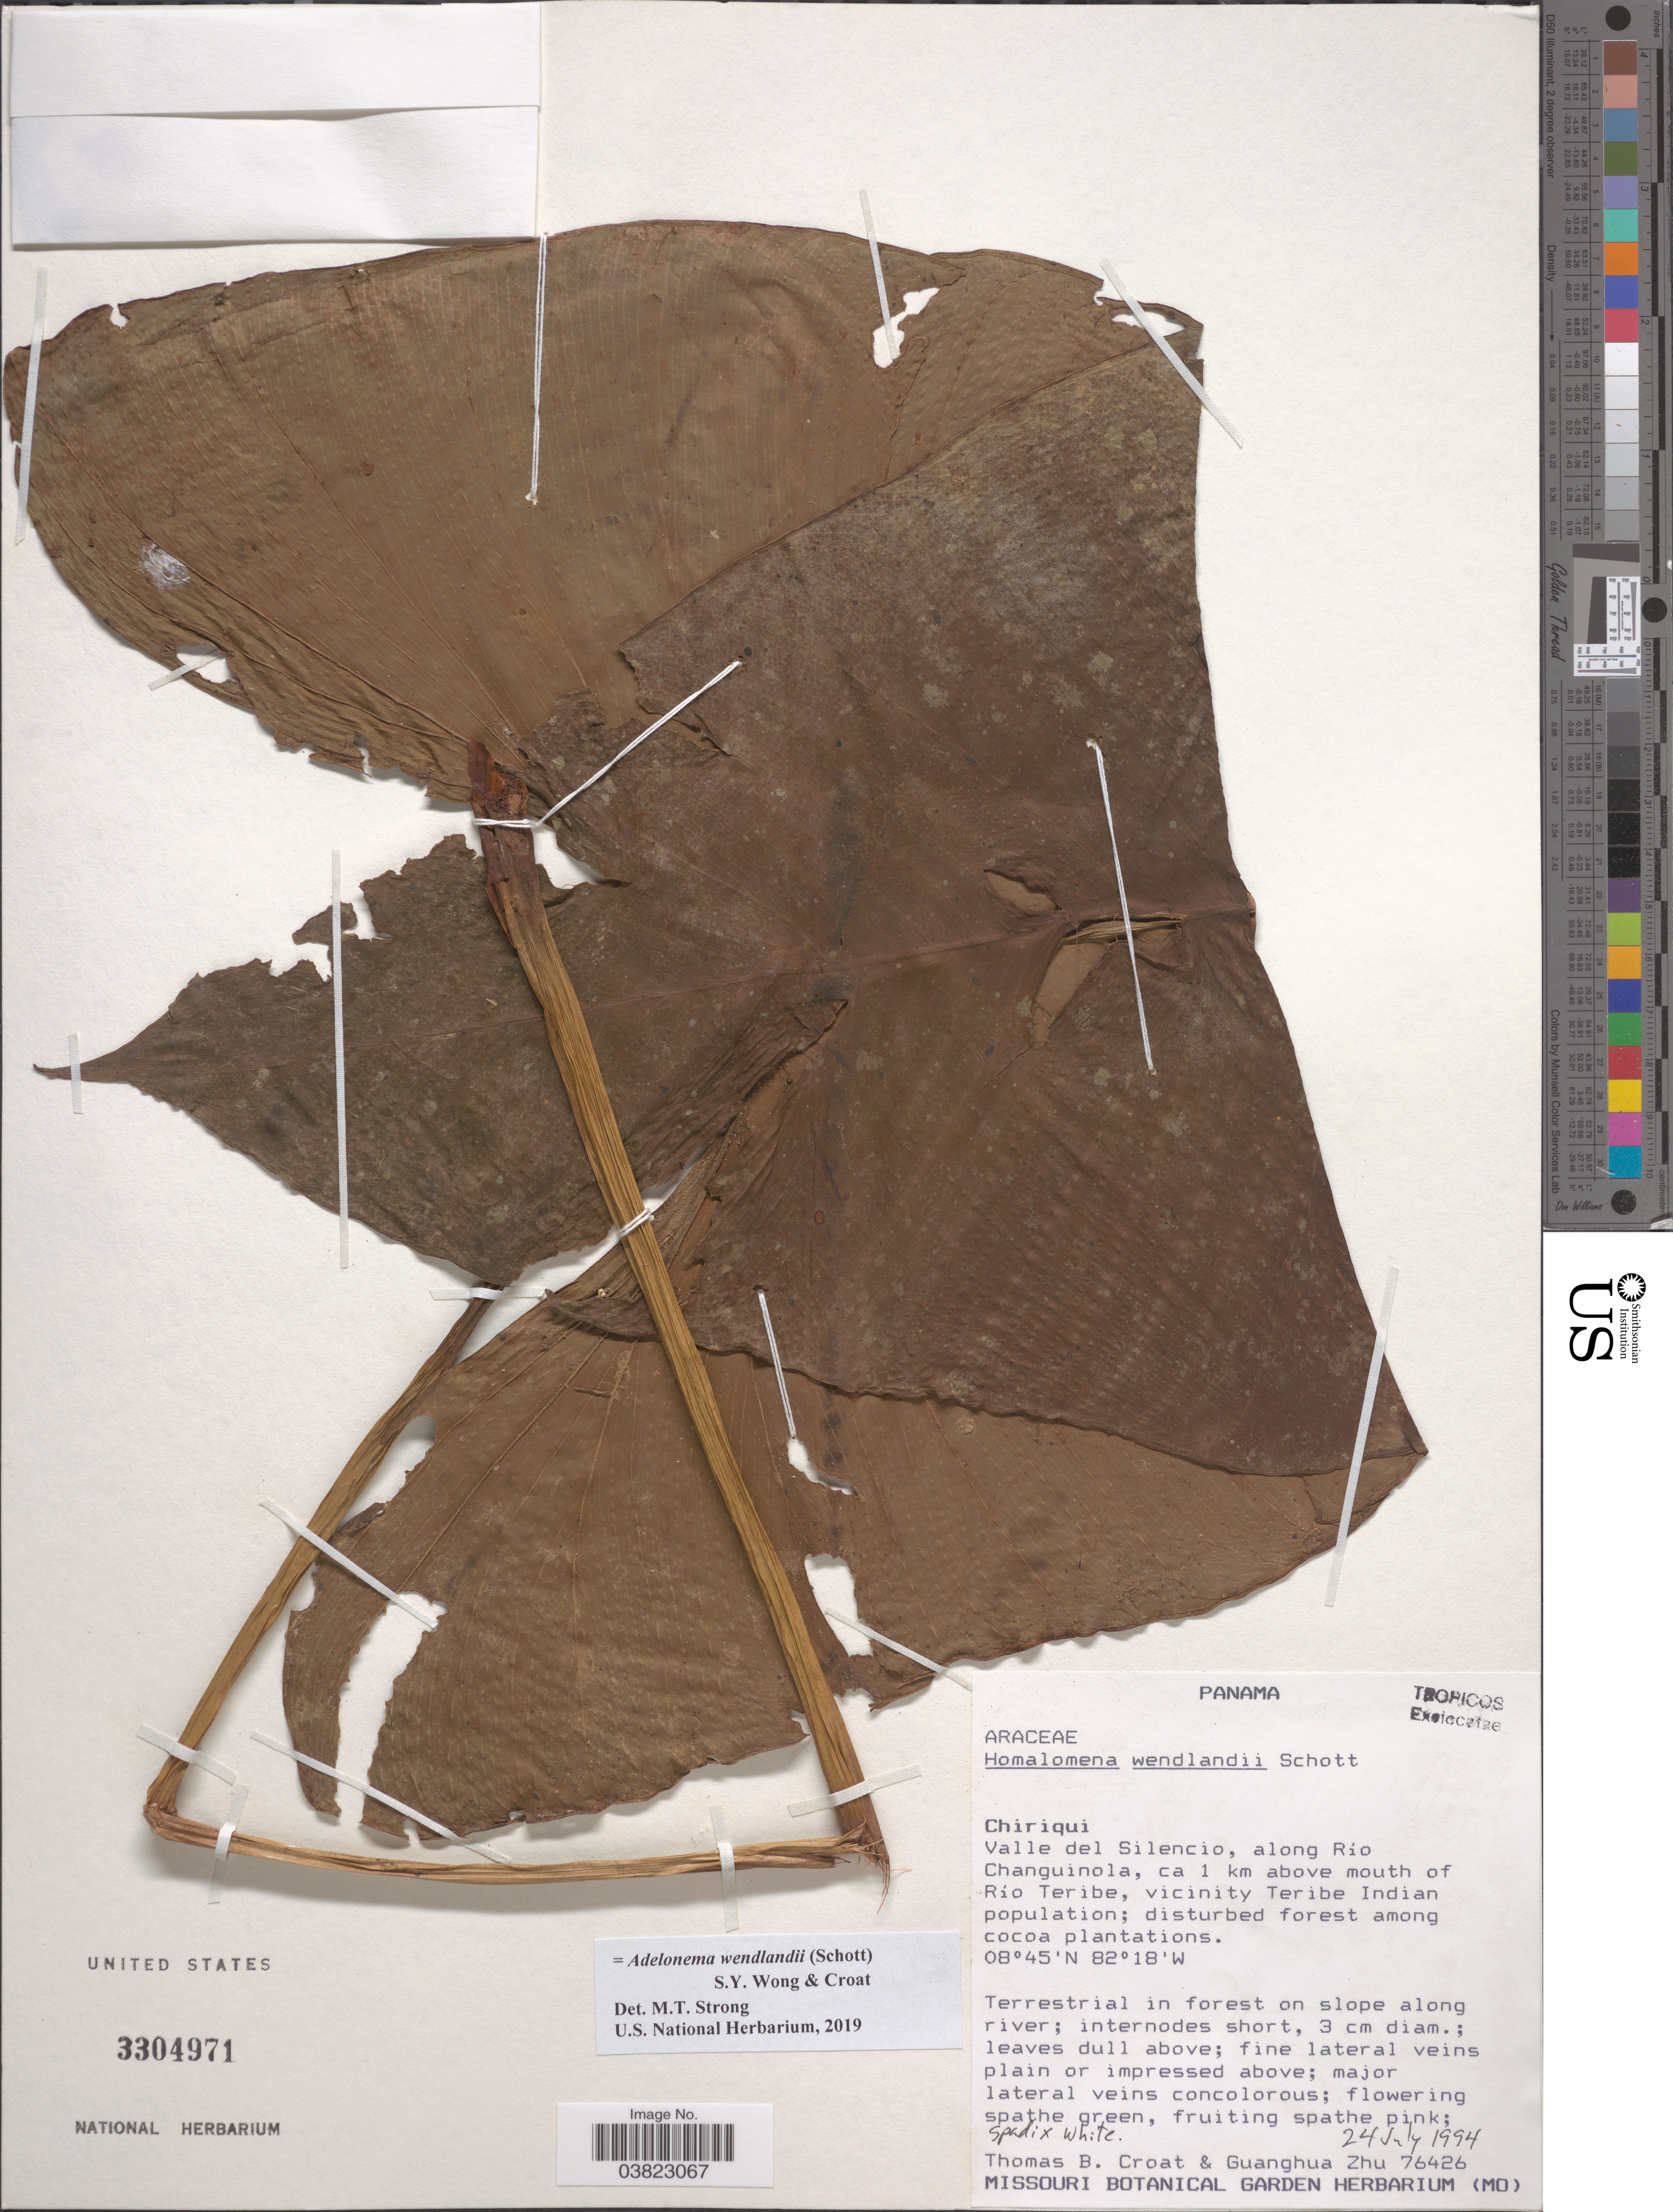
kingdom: Plantae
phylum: Tracheophyta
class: Liliopsida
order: Alismatales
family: Araceae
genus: Homalomena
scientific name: Homalomena wendlandii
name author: Schott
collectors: T. B. Croat & Zhu Guanghua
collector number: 76426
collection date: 1994-07-24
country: Panama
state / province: Chiriqui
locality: Valle del Silencio, along Río Changuinola, ca 1 km above mouth of Río Teribe, vicinity of Teribe Indian population.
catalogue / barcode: US 3304971